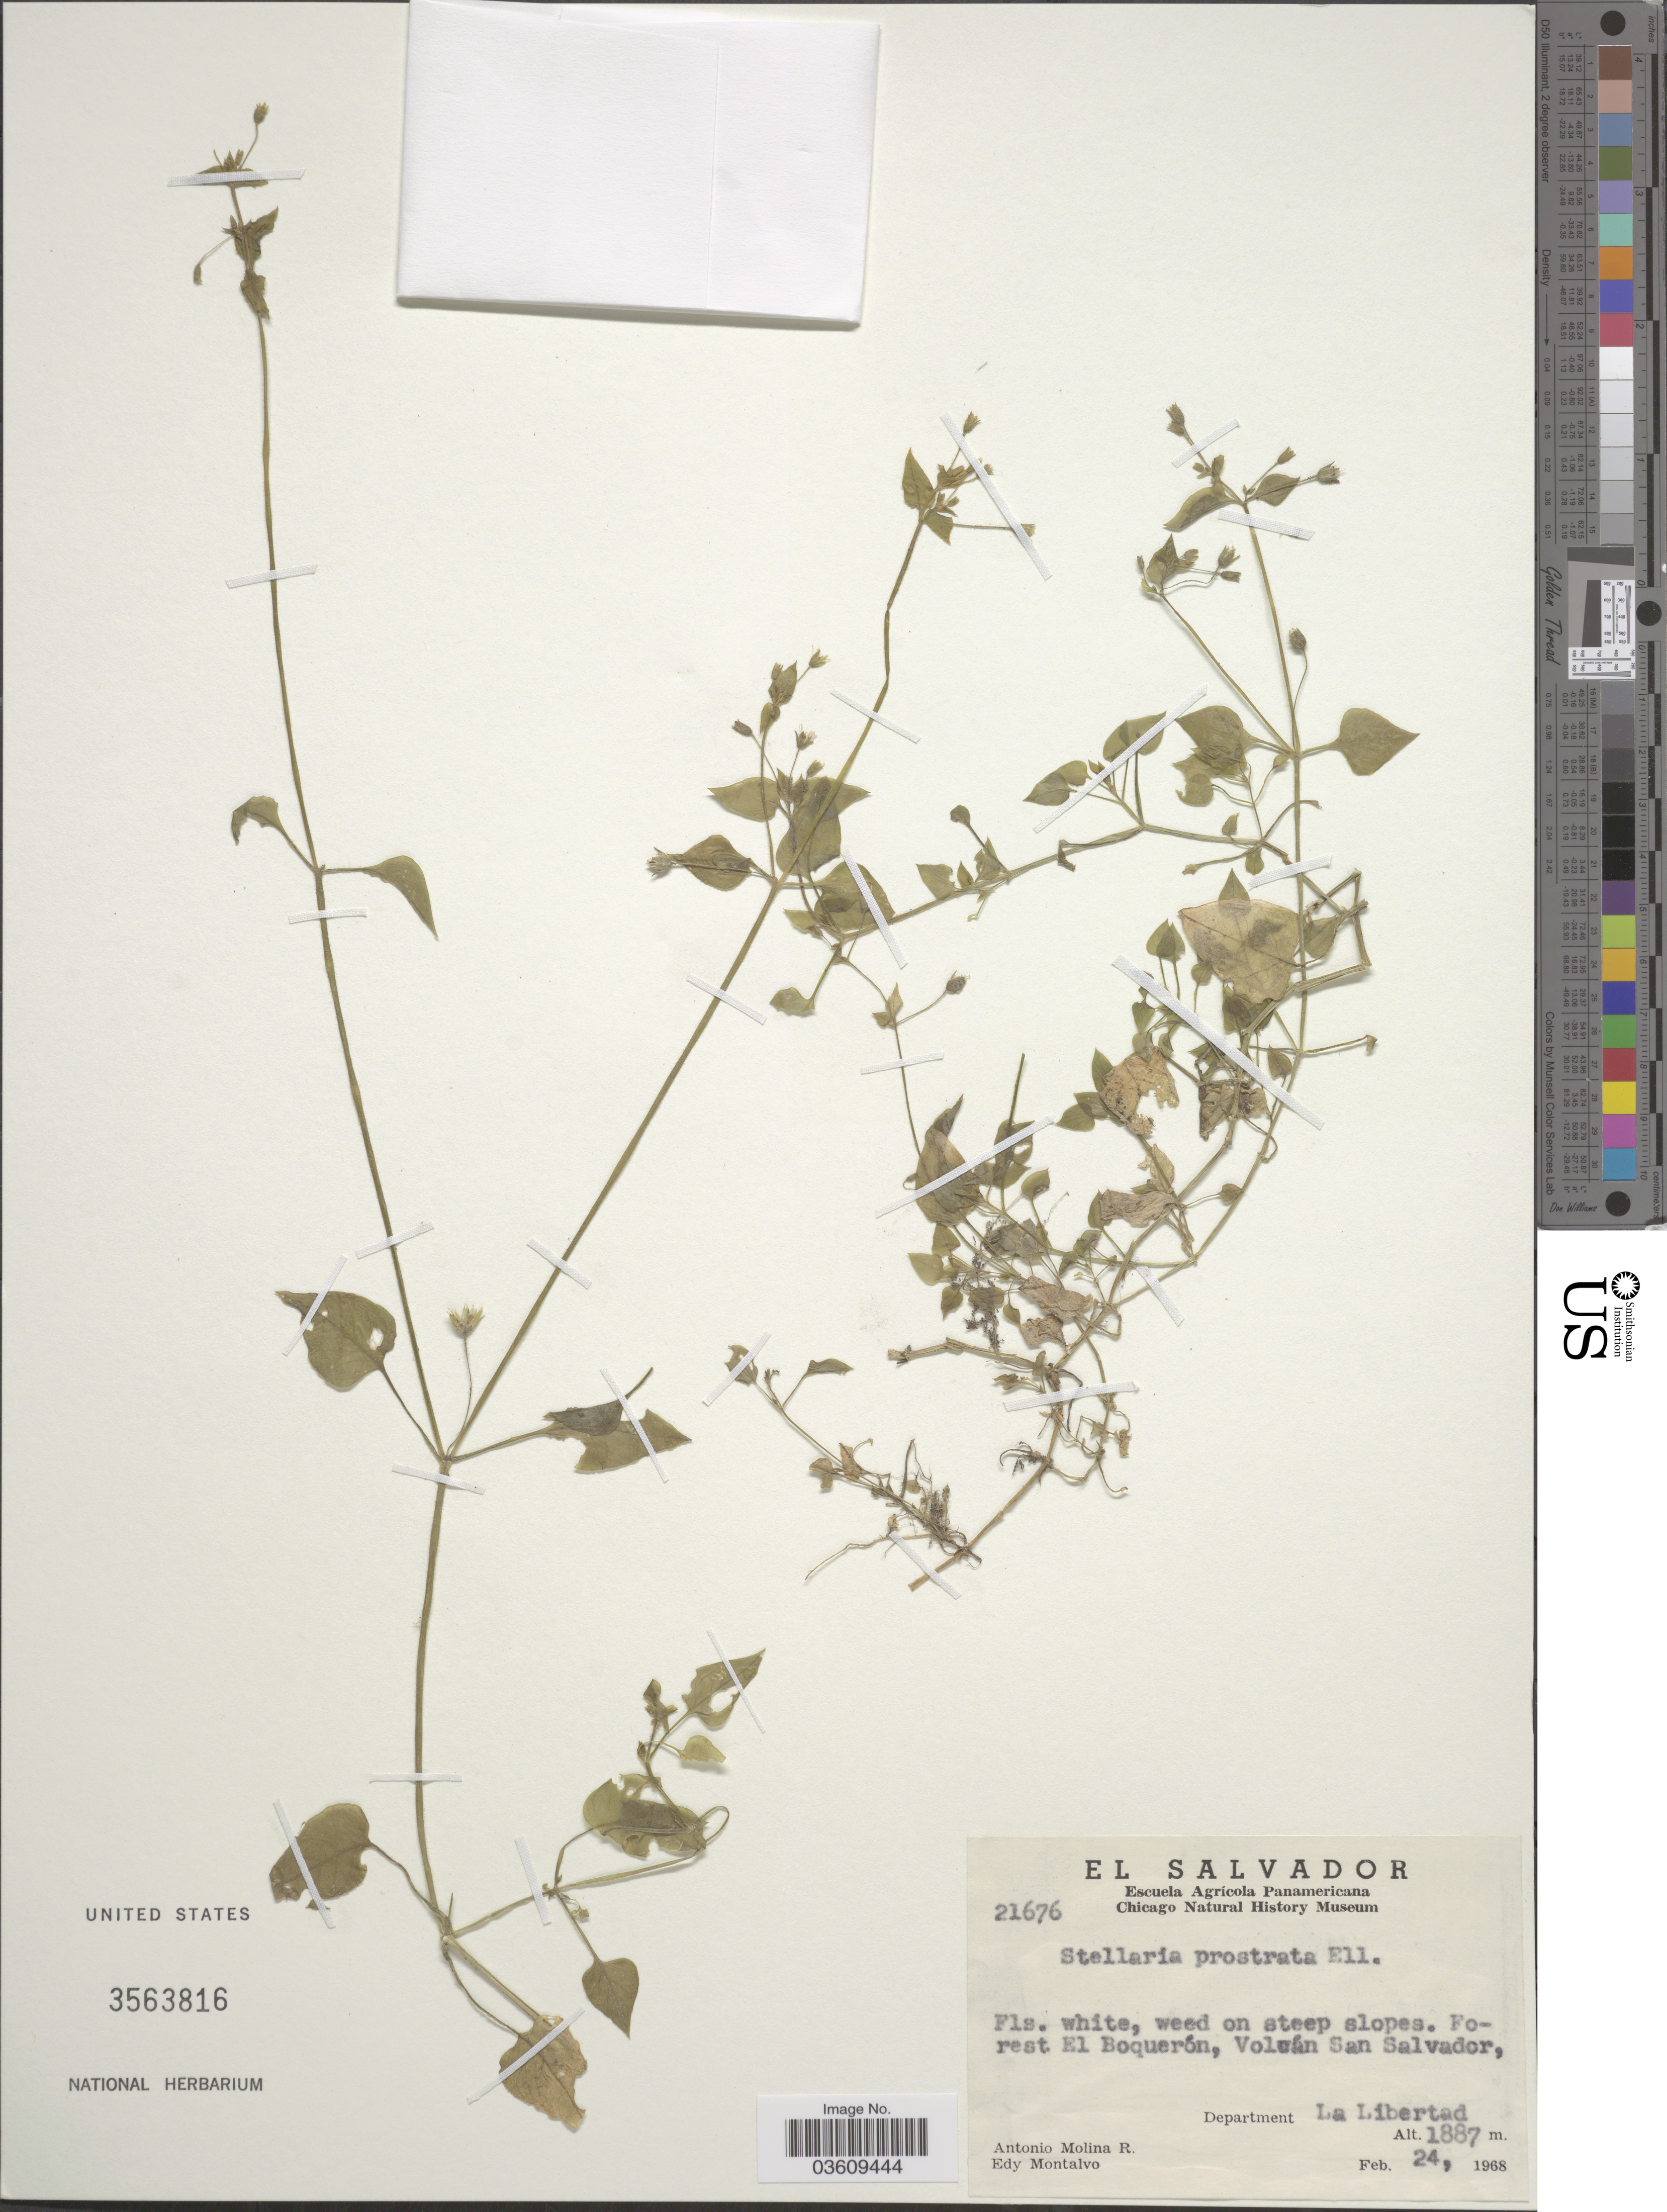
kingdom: Plantae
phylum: Tracheophyta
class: Magnoliopsida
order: Caryophyllales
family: Caryophyllaceae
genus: Stellaria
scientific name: Stellaria prostrata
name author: Baldwin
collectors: A. Molina R. & E. A. Montalvo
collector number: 21676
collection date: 1968-02-24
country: El Salvador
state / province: La Libertad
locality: Forest El Boquerón, Volcán San Salvador, Department La Libertad.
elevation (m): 1887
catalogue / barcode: US 3563816